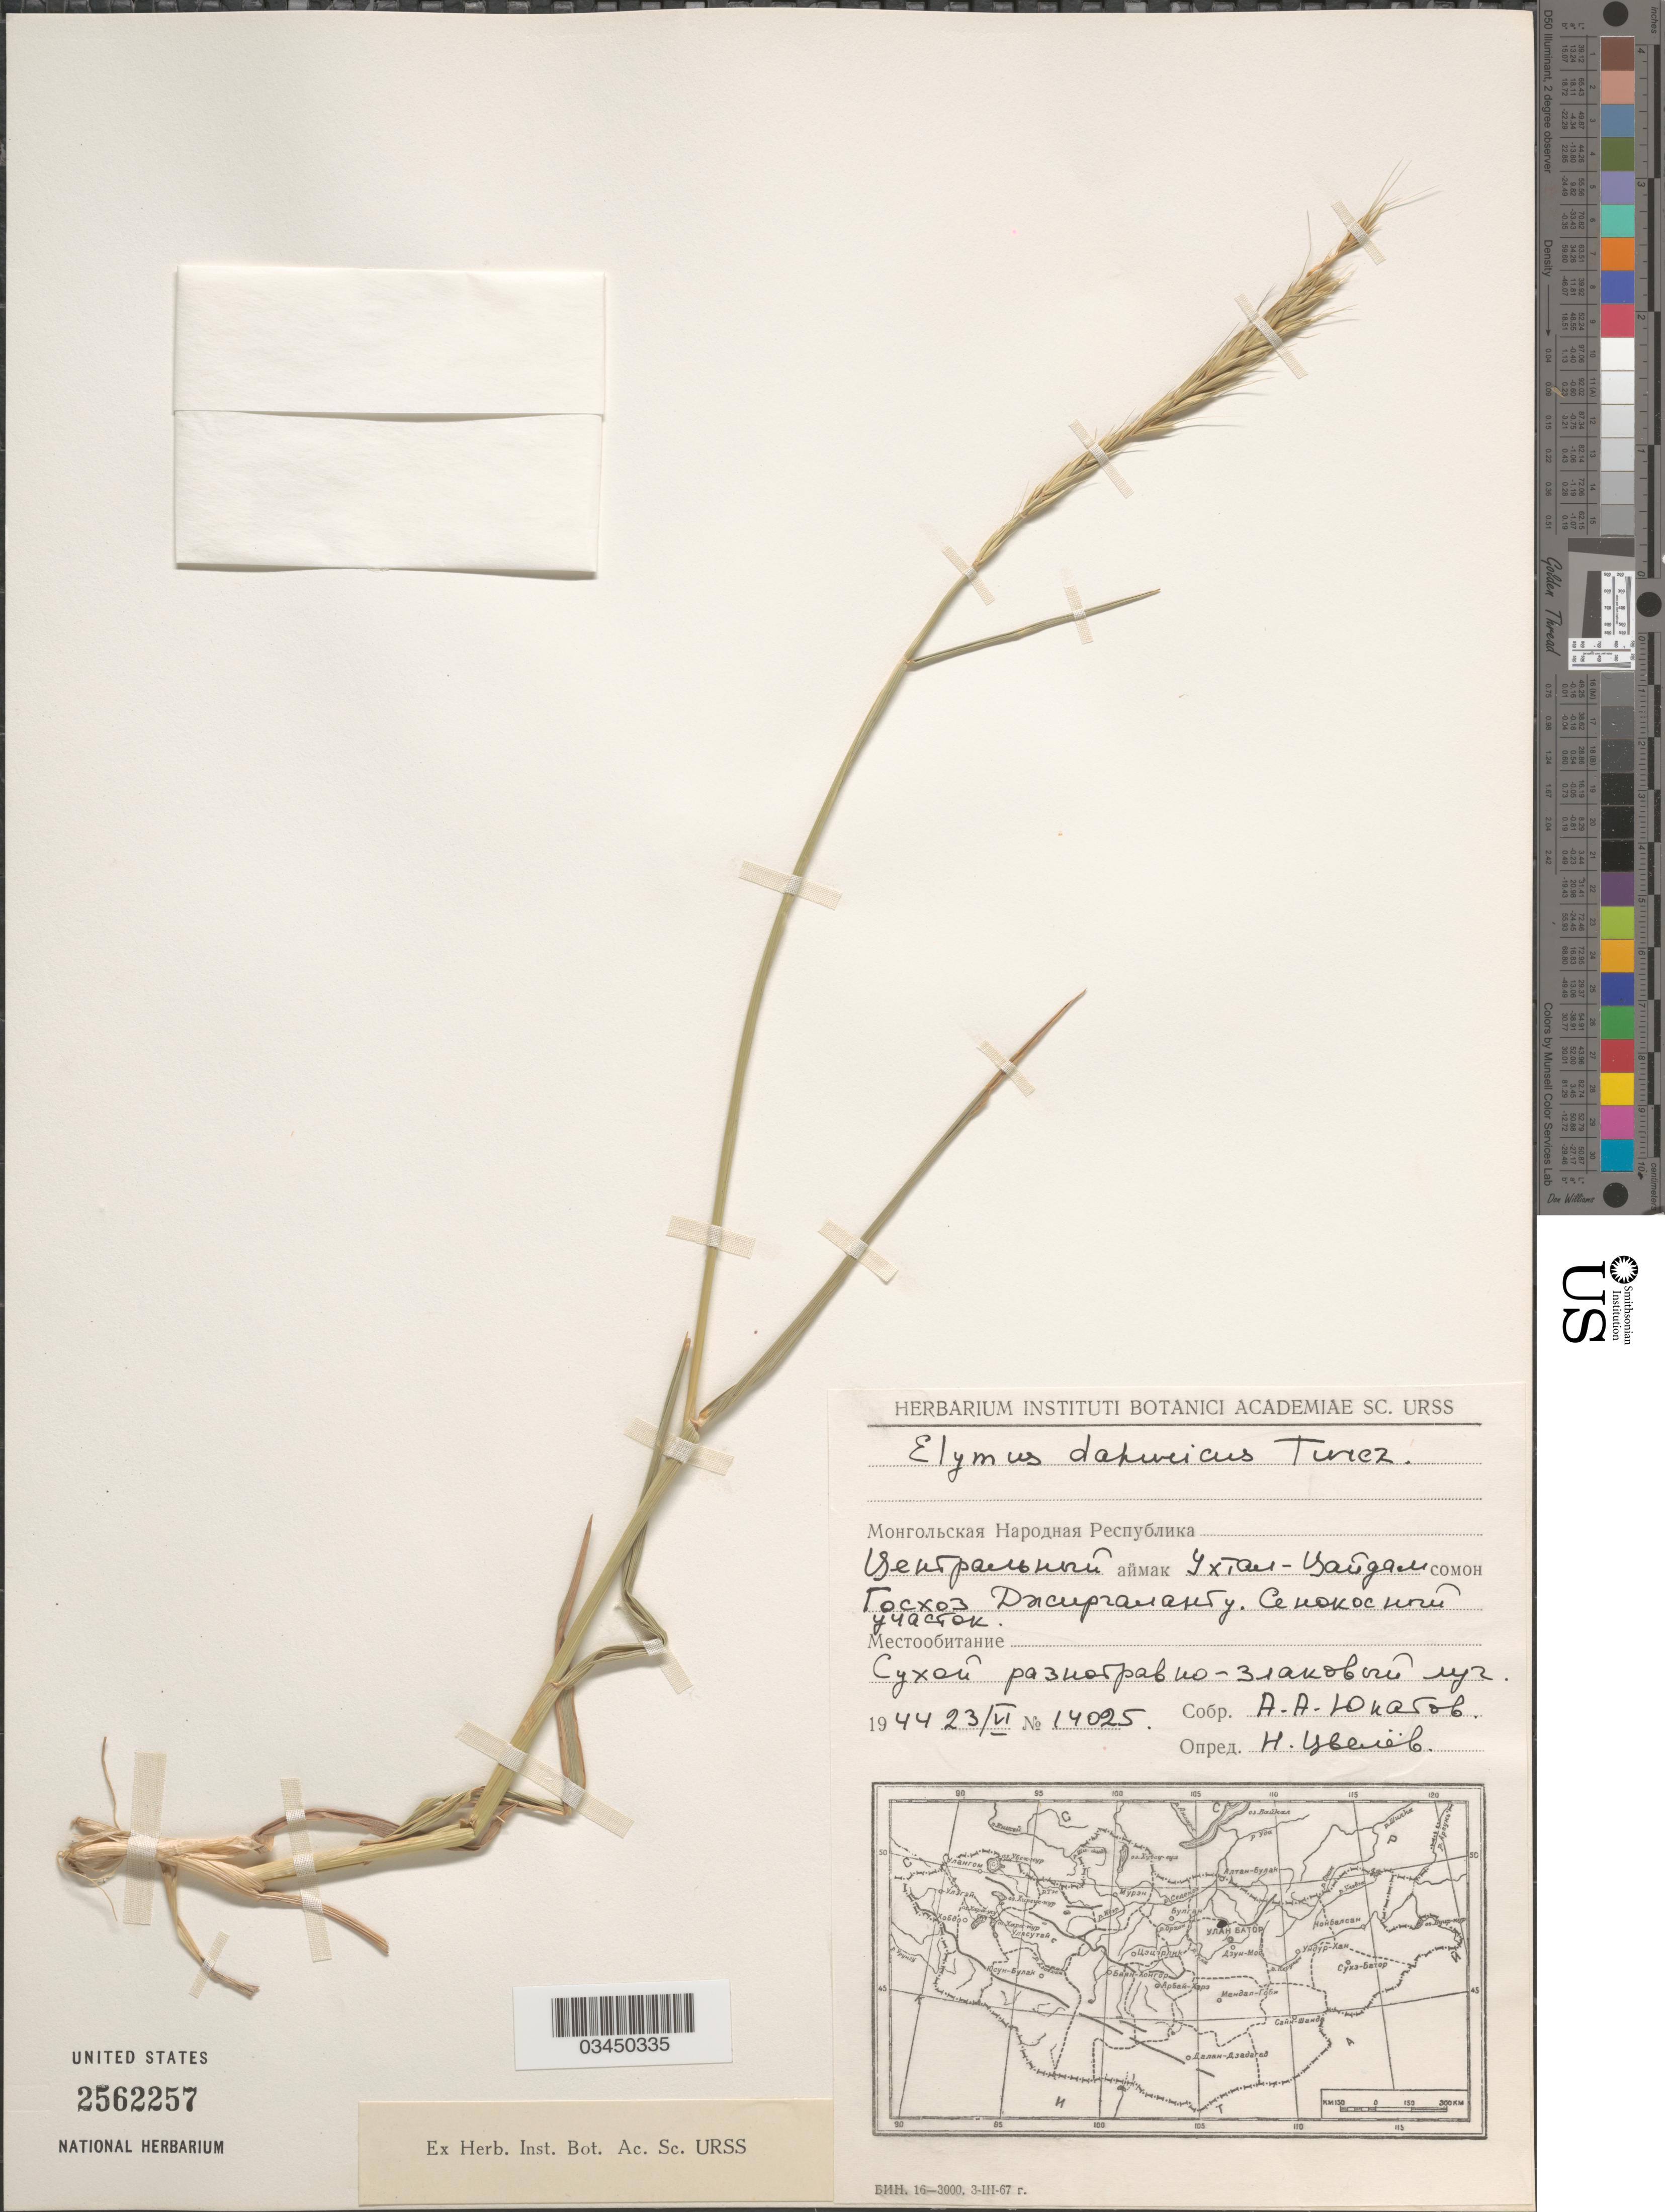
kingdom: Plantae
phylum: Tracheophyta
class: Liliopsida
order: Poales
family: Poaceae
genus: Elymus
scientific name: Elymus dahuricus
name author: Turcz. ex Griseb.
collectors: A. Unatov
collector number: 14025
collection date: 1944-06-23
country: Mongolia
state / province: Tov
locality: District Ukhtal-Tsaydam, Jargalant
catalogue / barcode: US 2562257